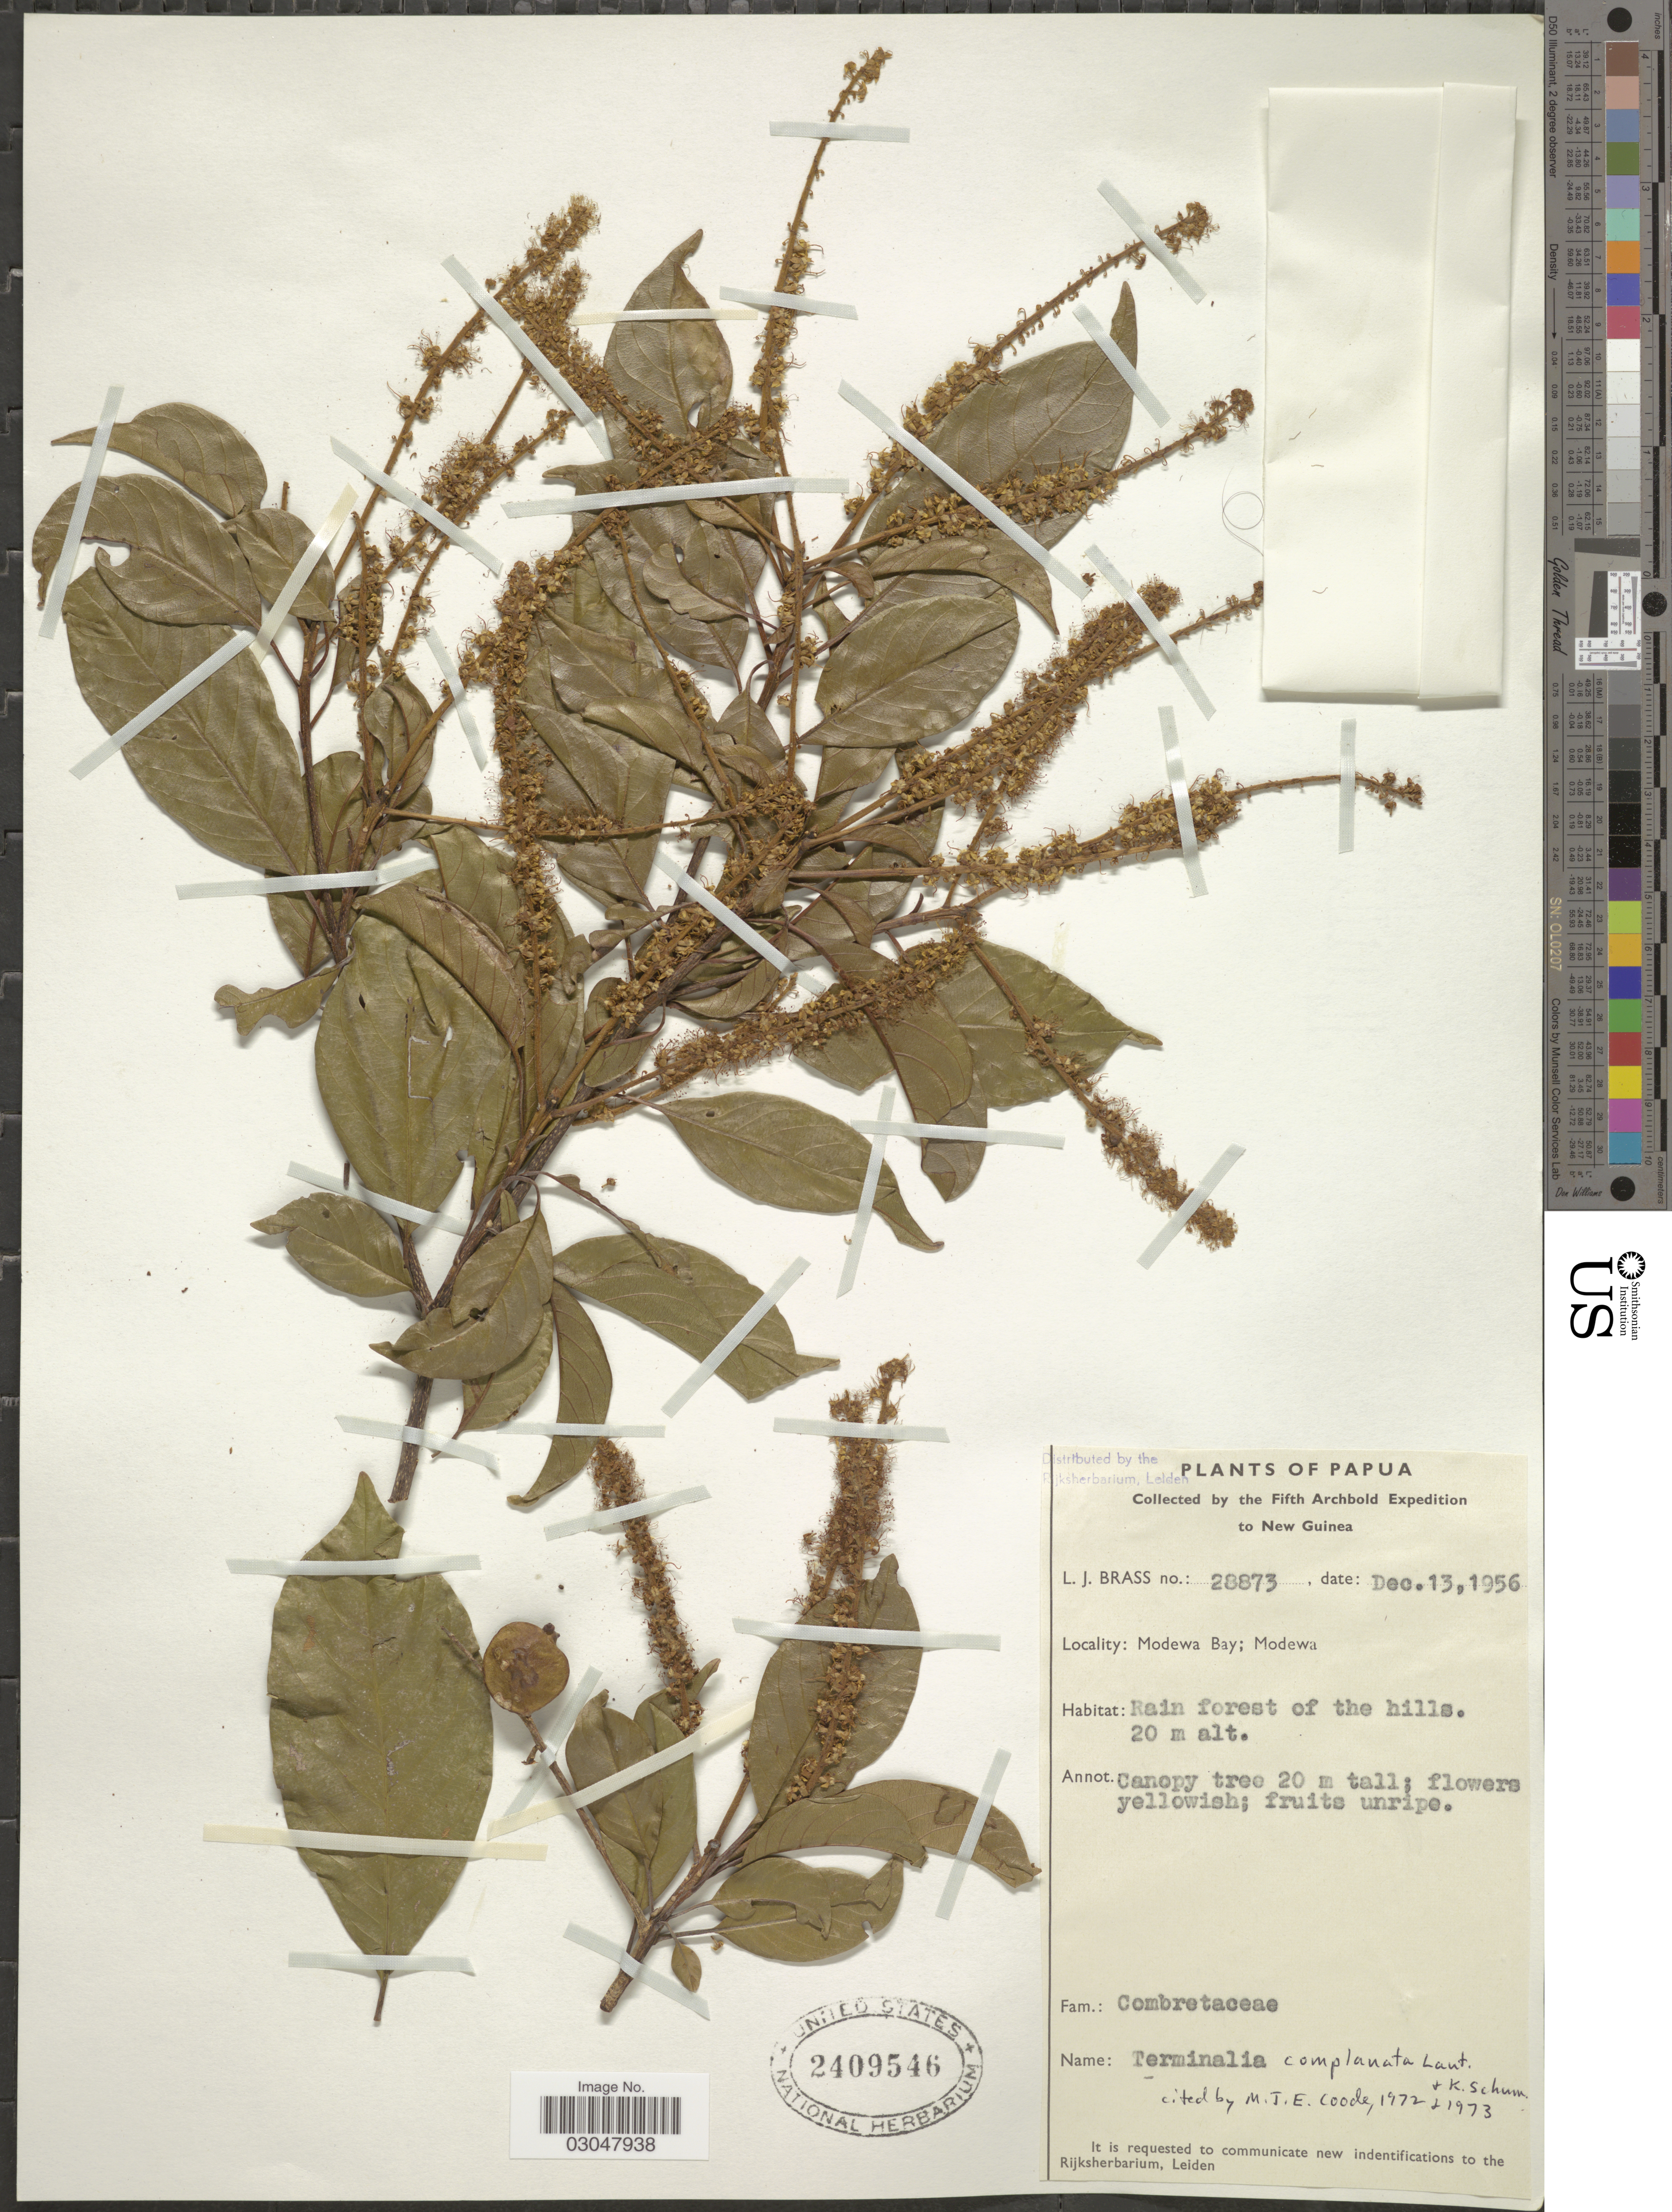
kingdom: Plantae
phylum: Tracheophyta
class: Magnoliopsida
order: Myrtales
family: Combretaceae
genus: Terminalia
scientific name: Terminalia complanata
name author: K. Schum.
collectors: L. J. Brass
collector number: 28873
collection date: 1956-12-13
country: Papua New Guinea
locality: Papua, New Guinea. Modewa Bay; Modewa.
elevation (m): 20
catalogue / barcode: US 2409546